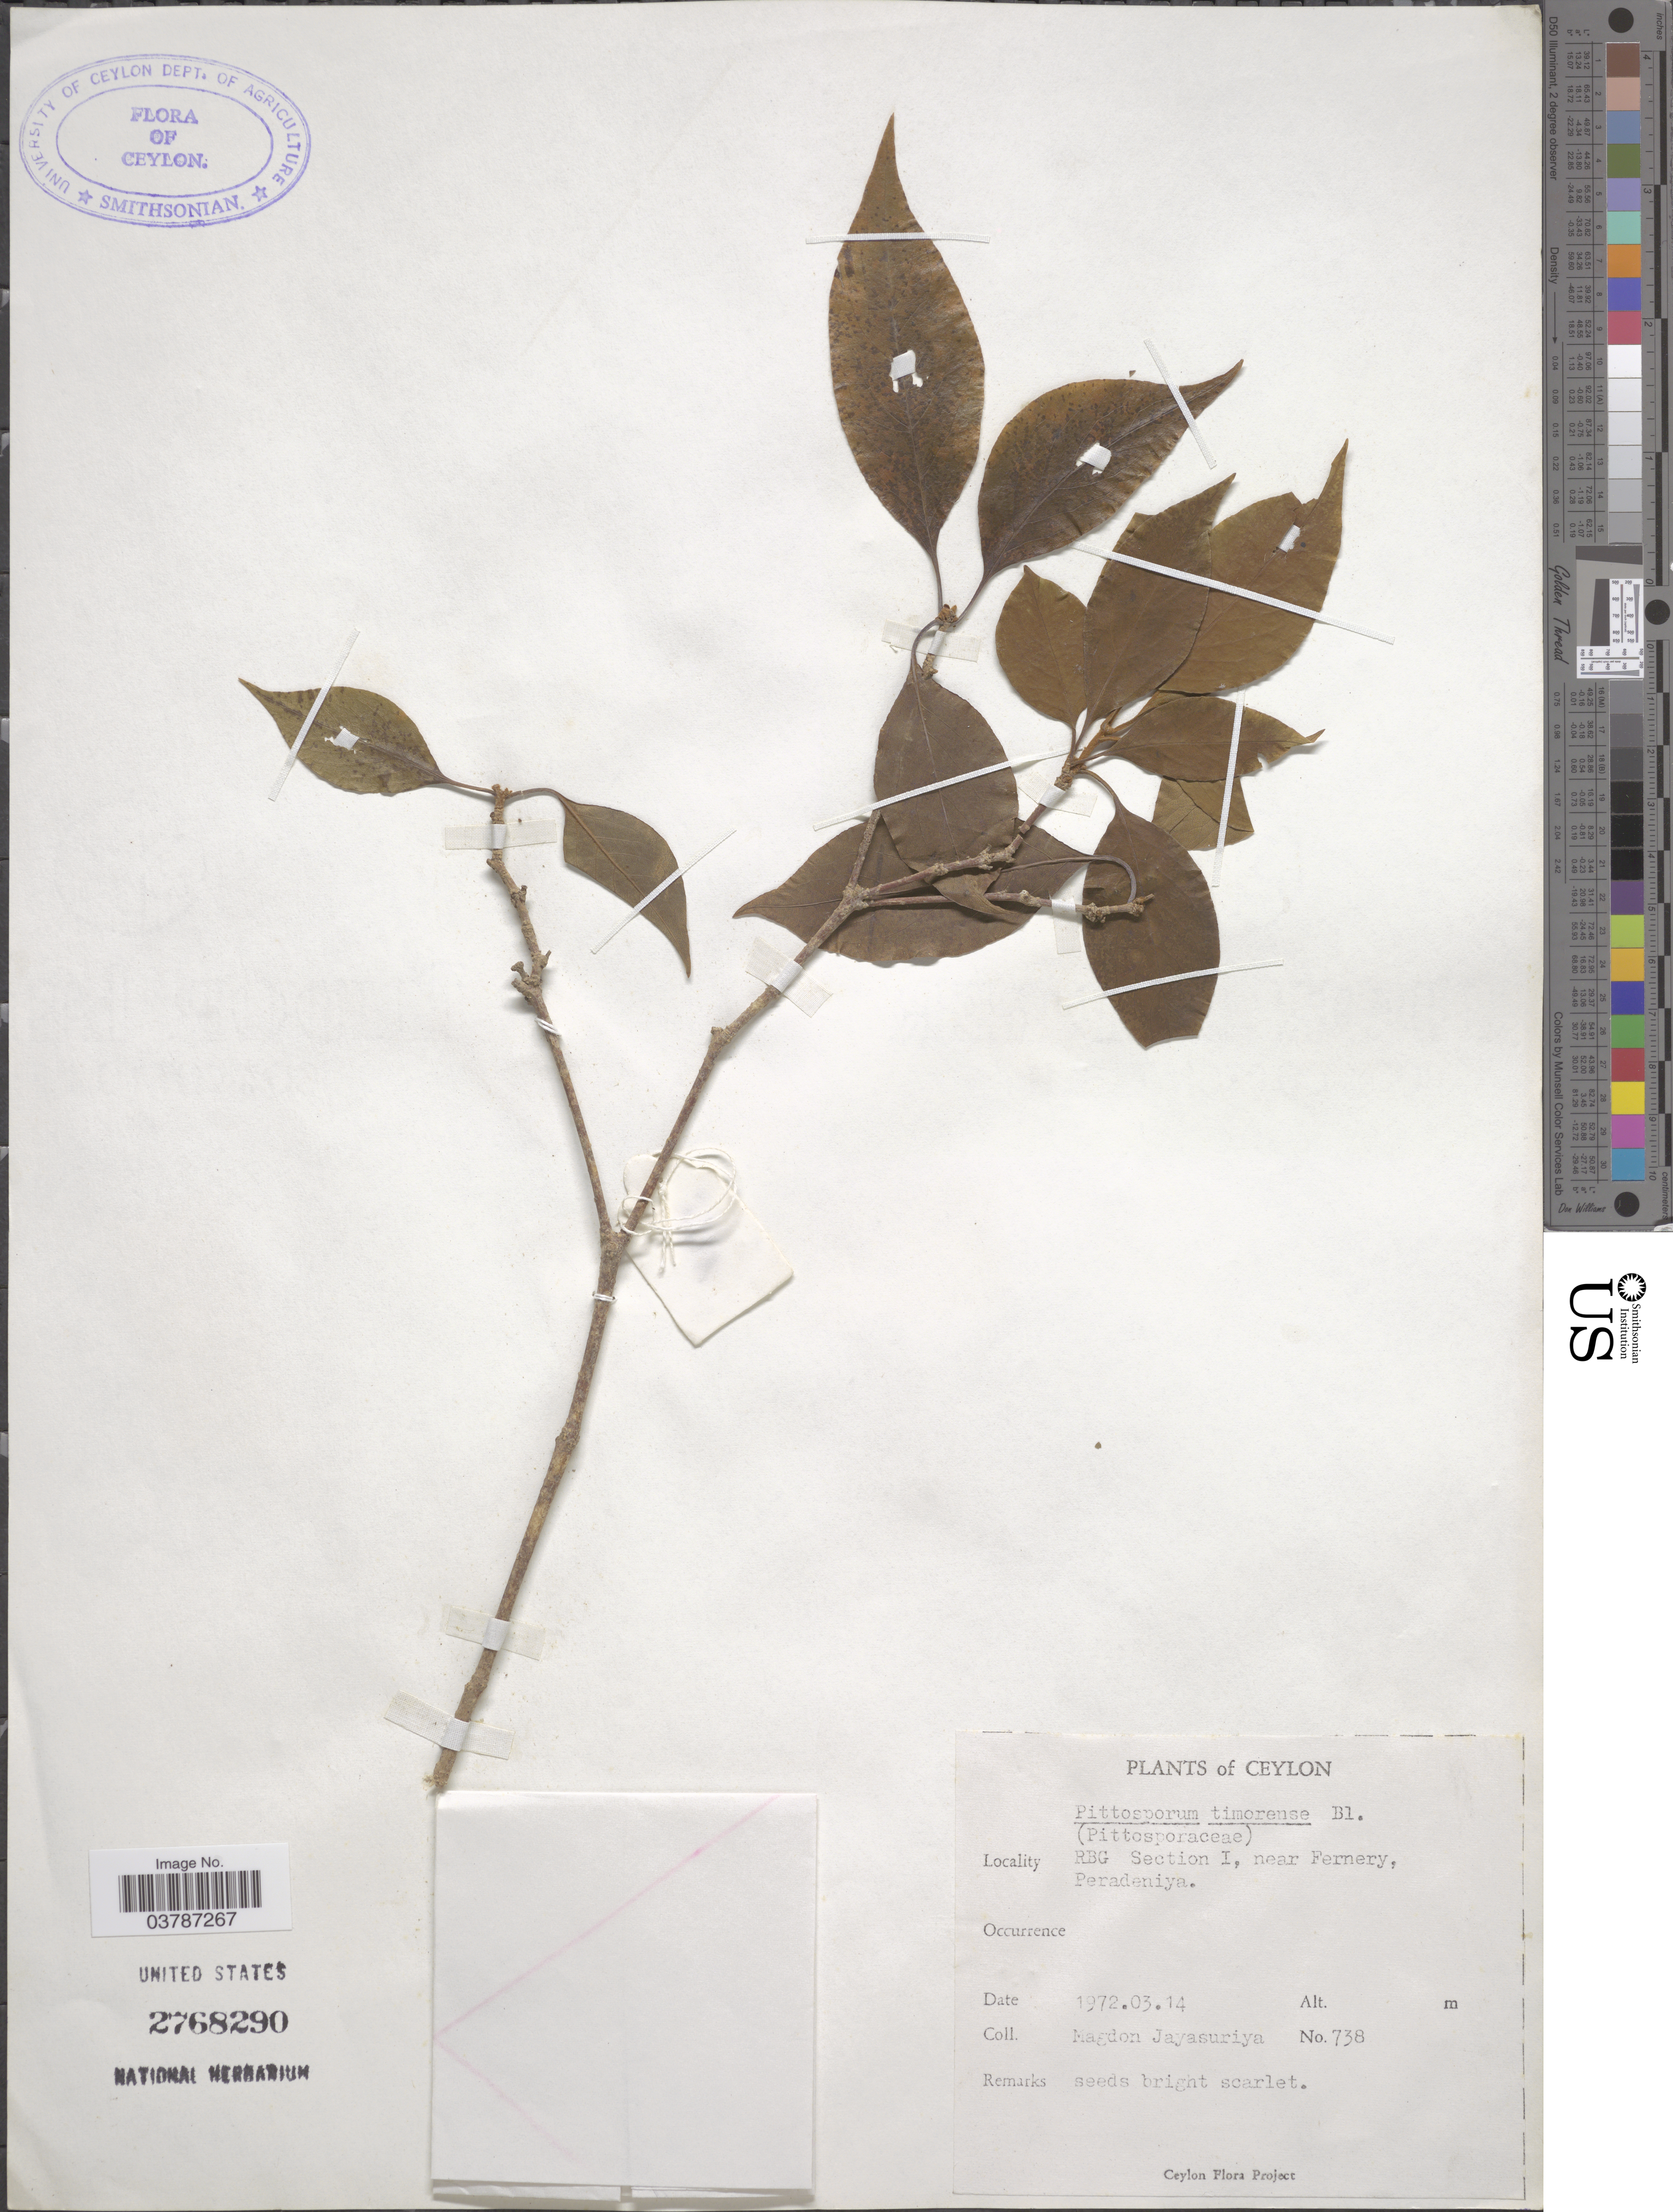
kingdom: Plantae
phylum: Tracheophyta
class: Magnoliopsida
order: Apiales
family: Pittosporaceae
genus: Pittosporum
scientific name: Pittosporum timorense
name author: Blume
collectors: A. H. Jayasuriya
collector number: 738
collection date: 1972-03-14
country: Sri Lanka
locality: Ceylon. RBG Section I, near Fernery, Peradeniya.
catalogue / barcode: US 2768290